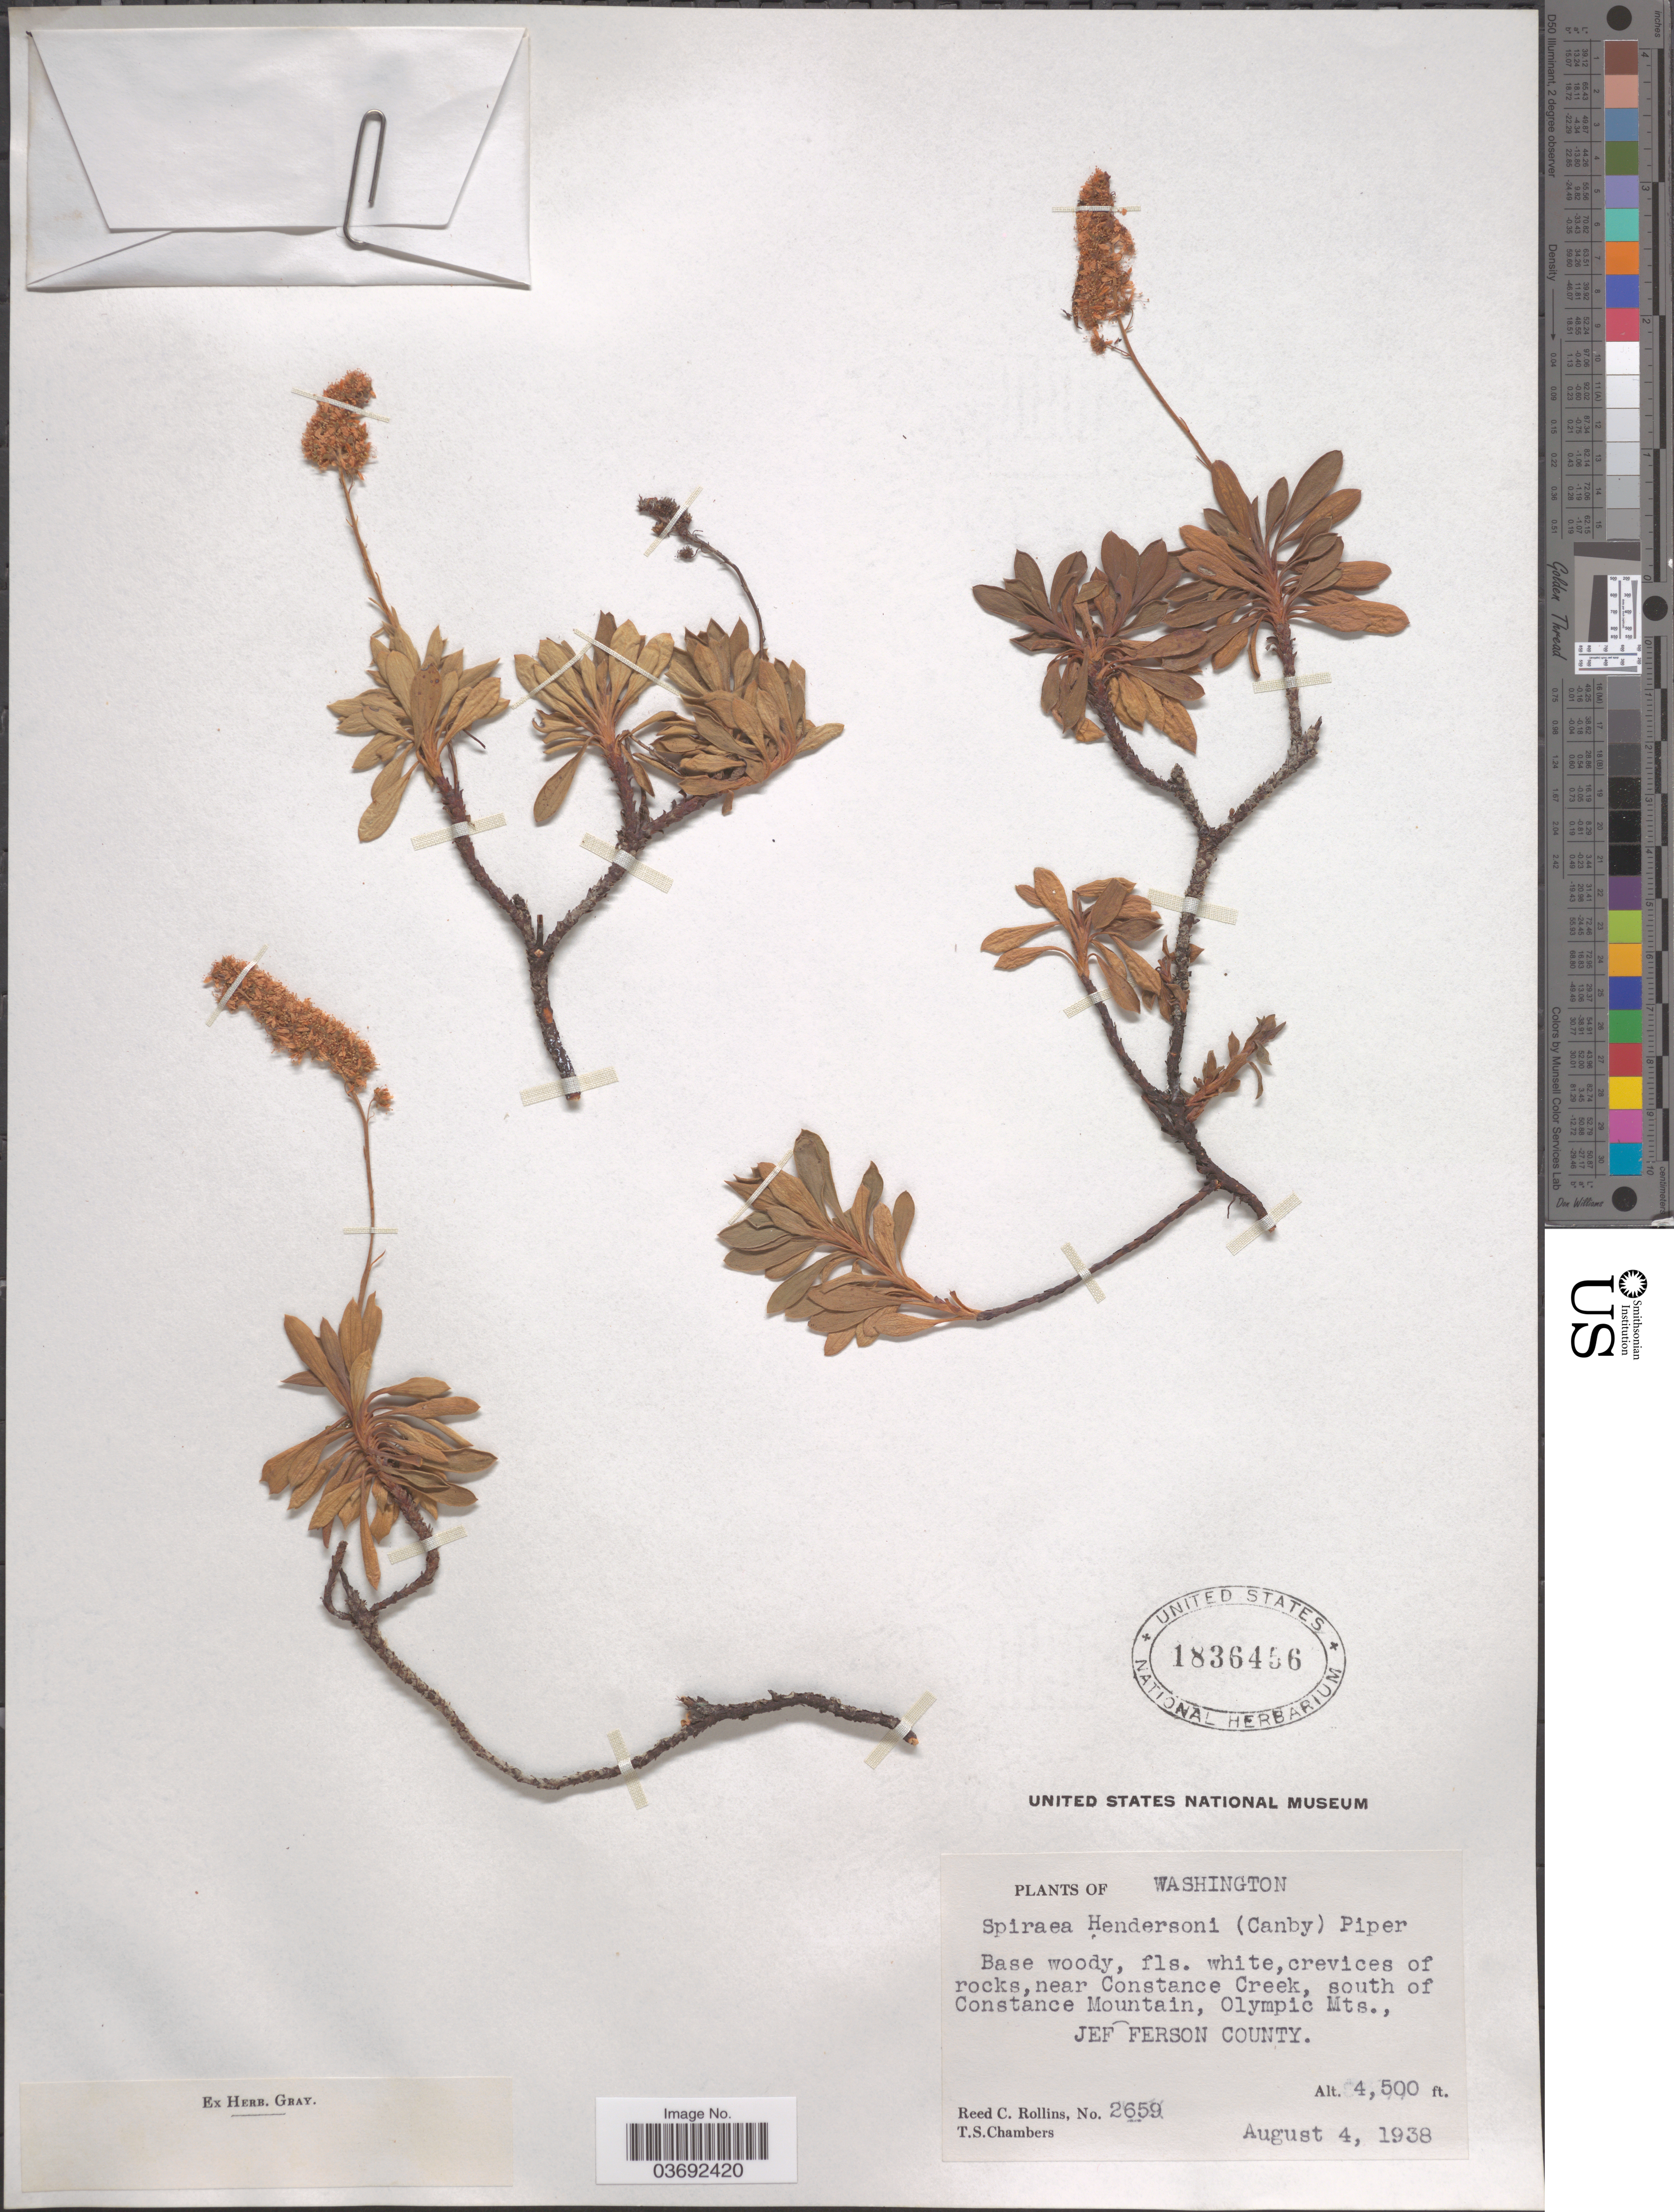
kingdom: Plantae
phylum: Tracheophyta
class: Magnoliopsida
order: Rosales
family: Rosaceae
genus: Spiraea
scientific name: Spiraea hendersonii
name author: (Canby) Piper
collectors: R. C. Rollins & T. Chambers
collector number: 2659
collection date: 1938-08-04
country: United States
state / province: Washington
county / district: Jefferson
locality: Near Constance Creek, south of Constance Mountain, Olympic Mts., Jefferson County.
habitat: crevices of rocks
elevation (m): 1372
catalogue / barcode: US 1836456